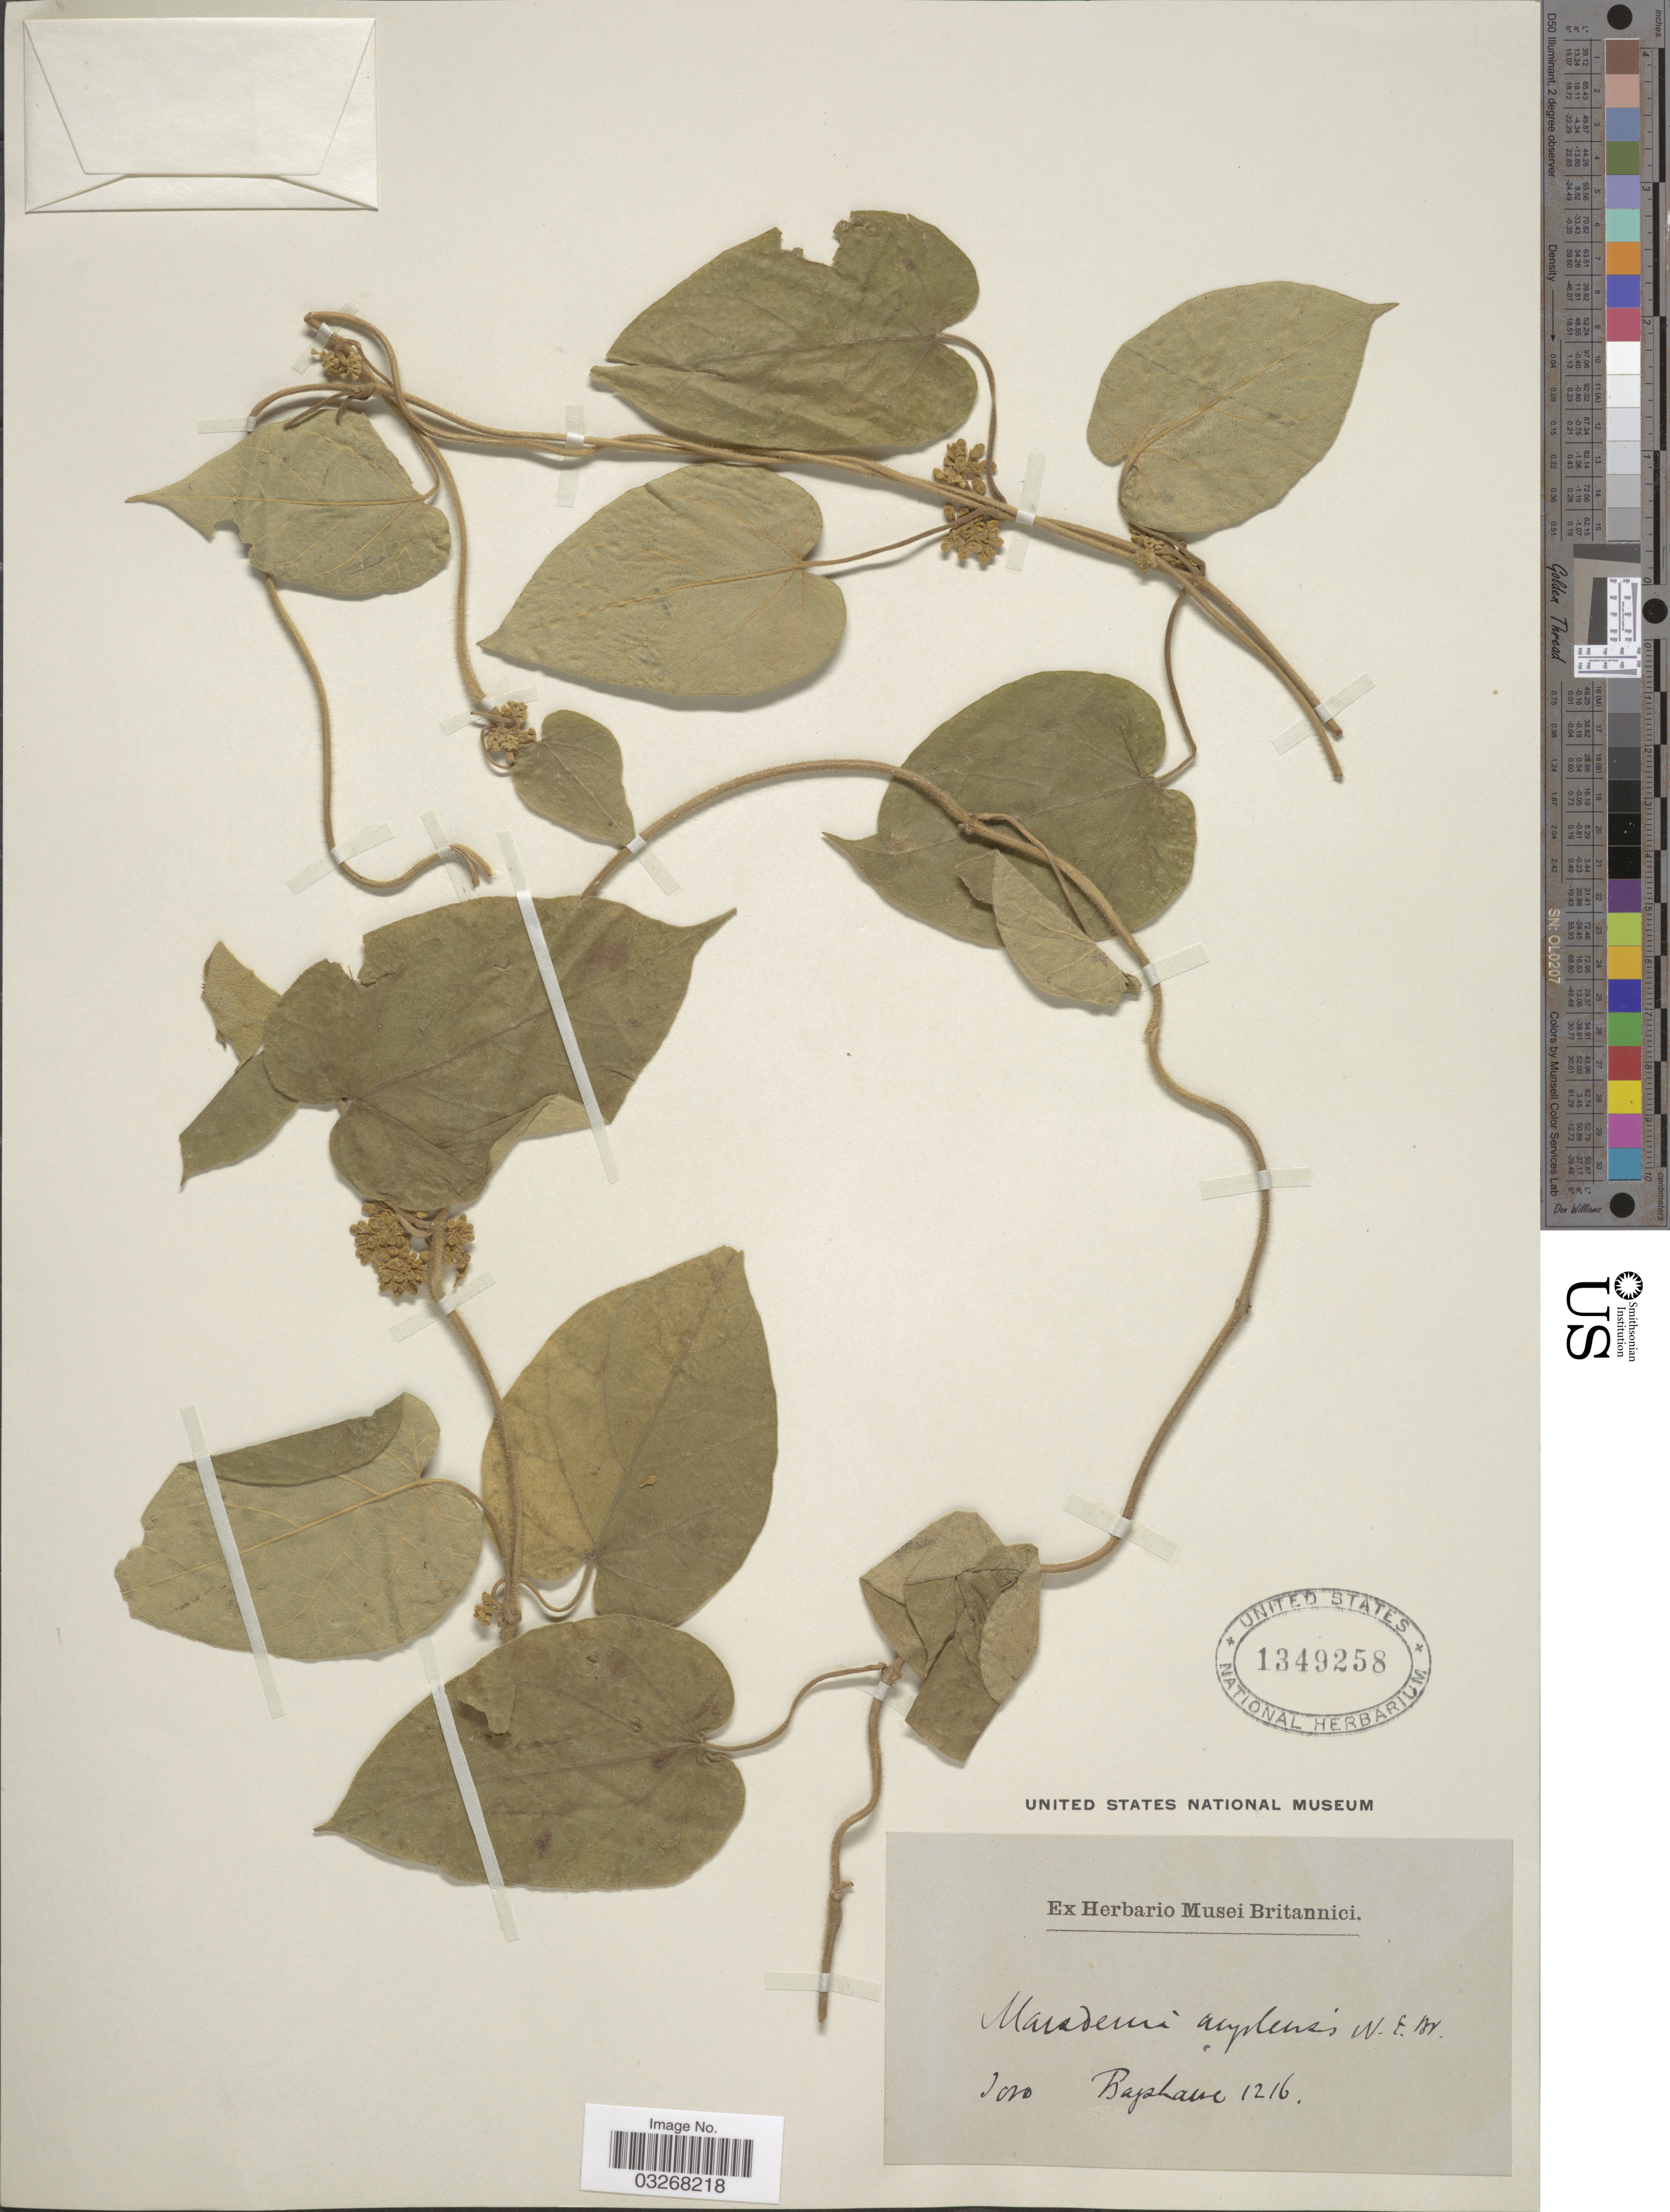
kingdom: Plantae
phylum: Tracheophyta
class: Magnoliopsida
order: Gentianales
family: Apocynaceae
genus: Marsdenia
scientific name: Marsdenia angolensis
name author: N.E. Br.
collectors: Bagshawe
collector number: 1216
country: Uganda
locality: Toro.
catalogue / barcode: US 1349258